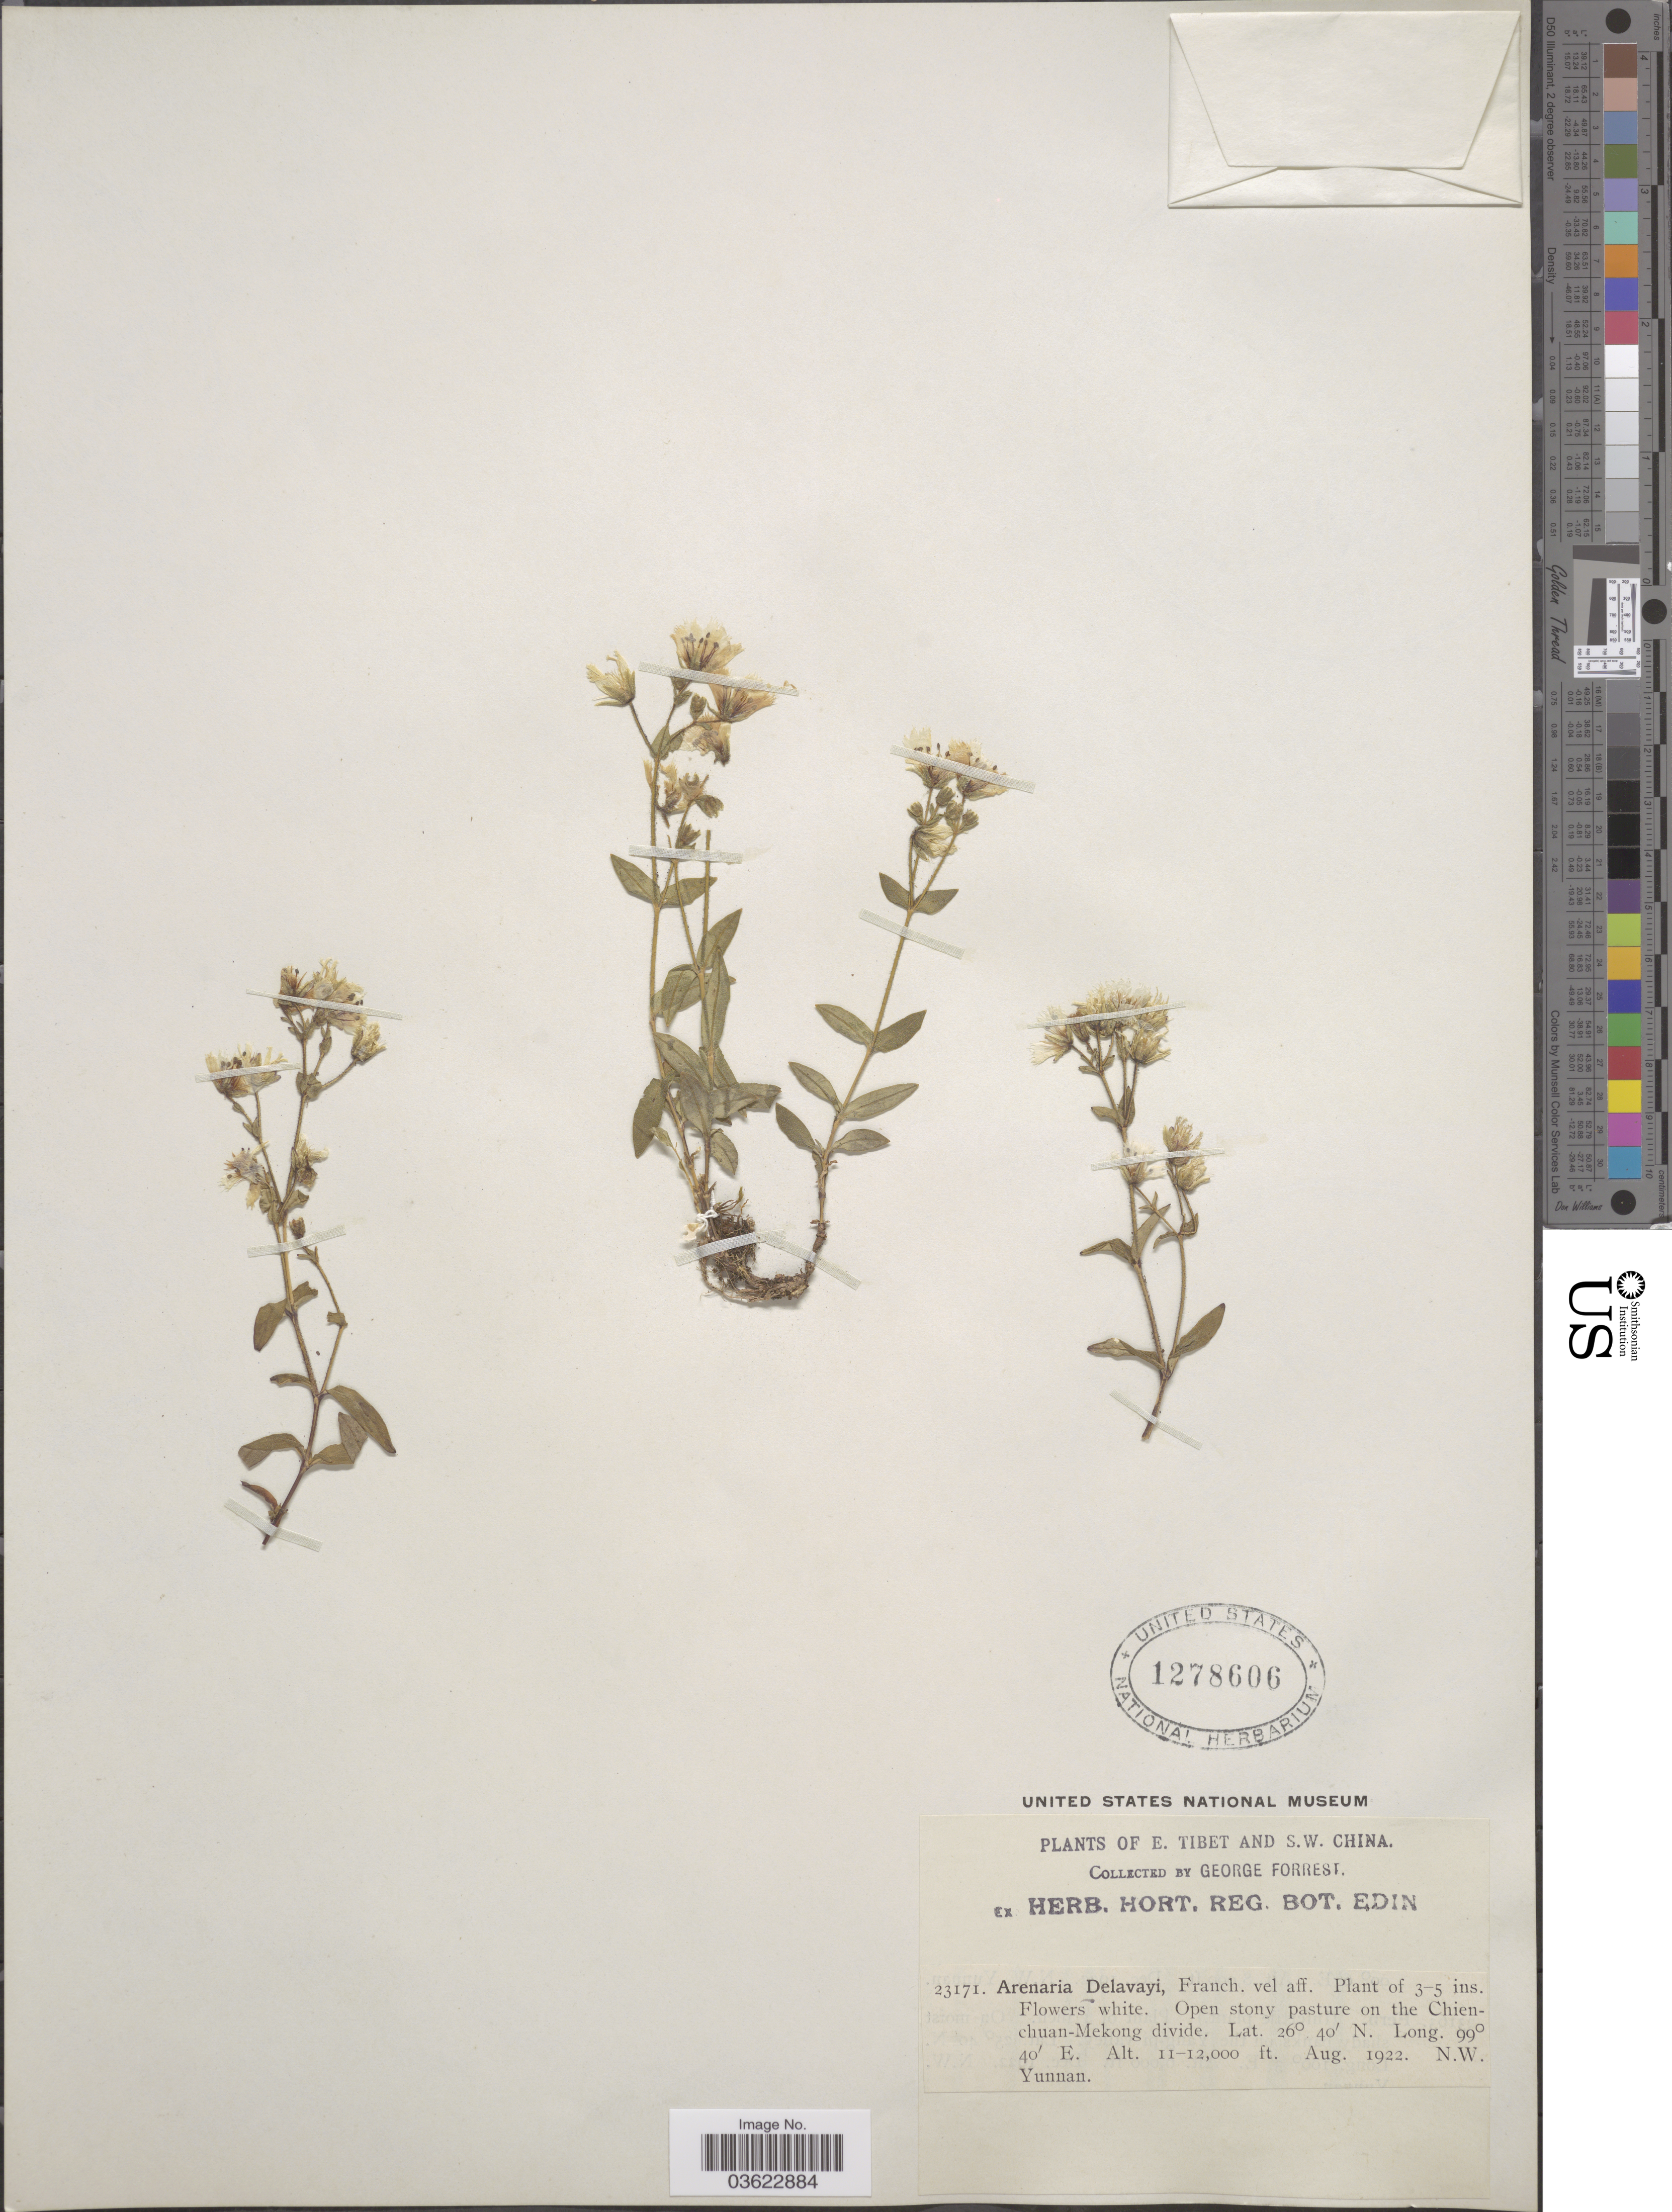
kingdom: Plantae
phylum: Tracheophyta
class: Magnoliopsida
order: Caryophyllales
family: Caryophyllaceae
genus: Odontostemma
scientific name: Odontostemma delavayi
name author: (Franch.) Rabeler & W.L. Wagner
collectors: G. Forrest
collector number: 23171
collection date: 1922-08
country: China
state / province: Yunnan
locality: E. Tibet and S.W. China. Open stony pasture on the Chien-chuan-Mekong divide. N.W. Yunnan.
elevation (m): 3353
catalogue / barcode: US 1278606